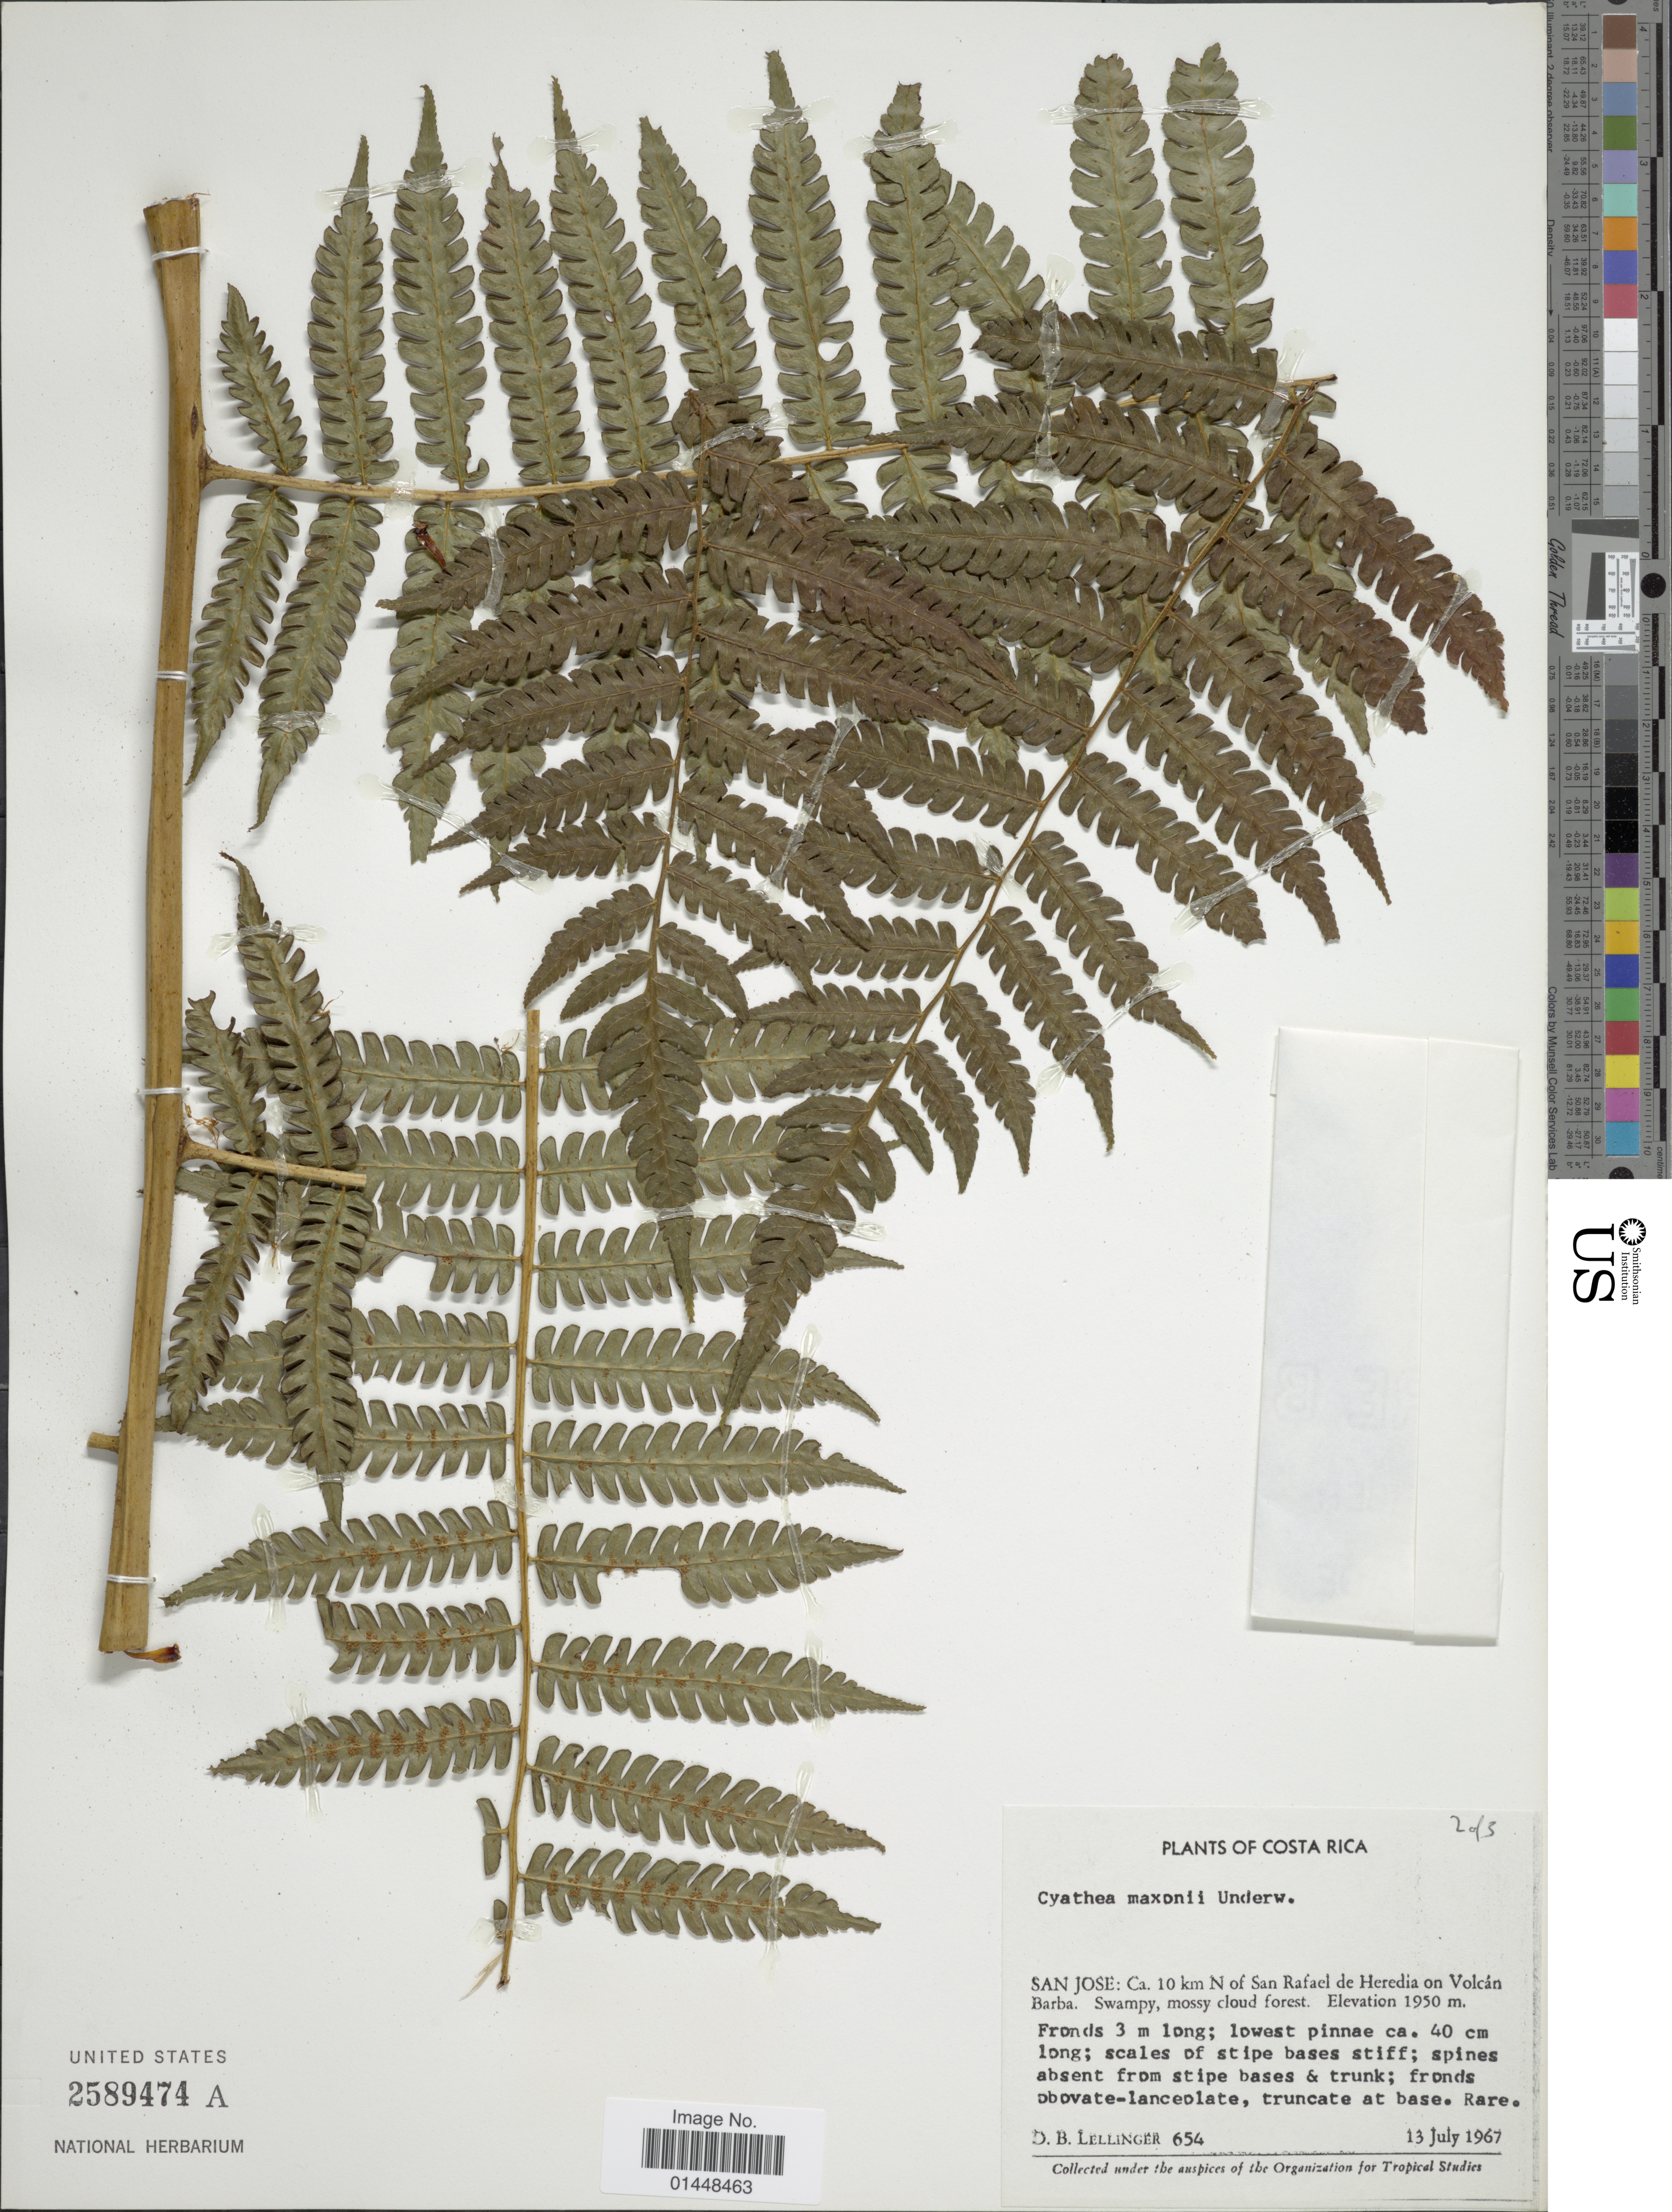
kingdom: Plantae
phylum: Tracheophyta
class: Polypodiopsida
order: Cyatheales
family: Cyatheaceae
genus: Cyathea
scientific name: Cyathea caracasana var. maxonii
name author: (Underw.) R.M. Tryon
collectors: D. B. Lellinger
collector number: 654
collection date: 1967-07-13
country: Costa Rica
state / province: San José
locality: Ca. 10 km N of San Rafael de Heredia on Volcan Barba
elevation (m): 1950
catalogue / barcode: US 2589474A